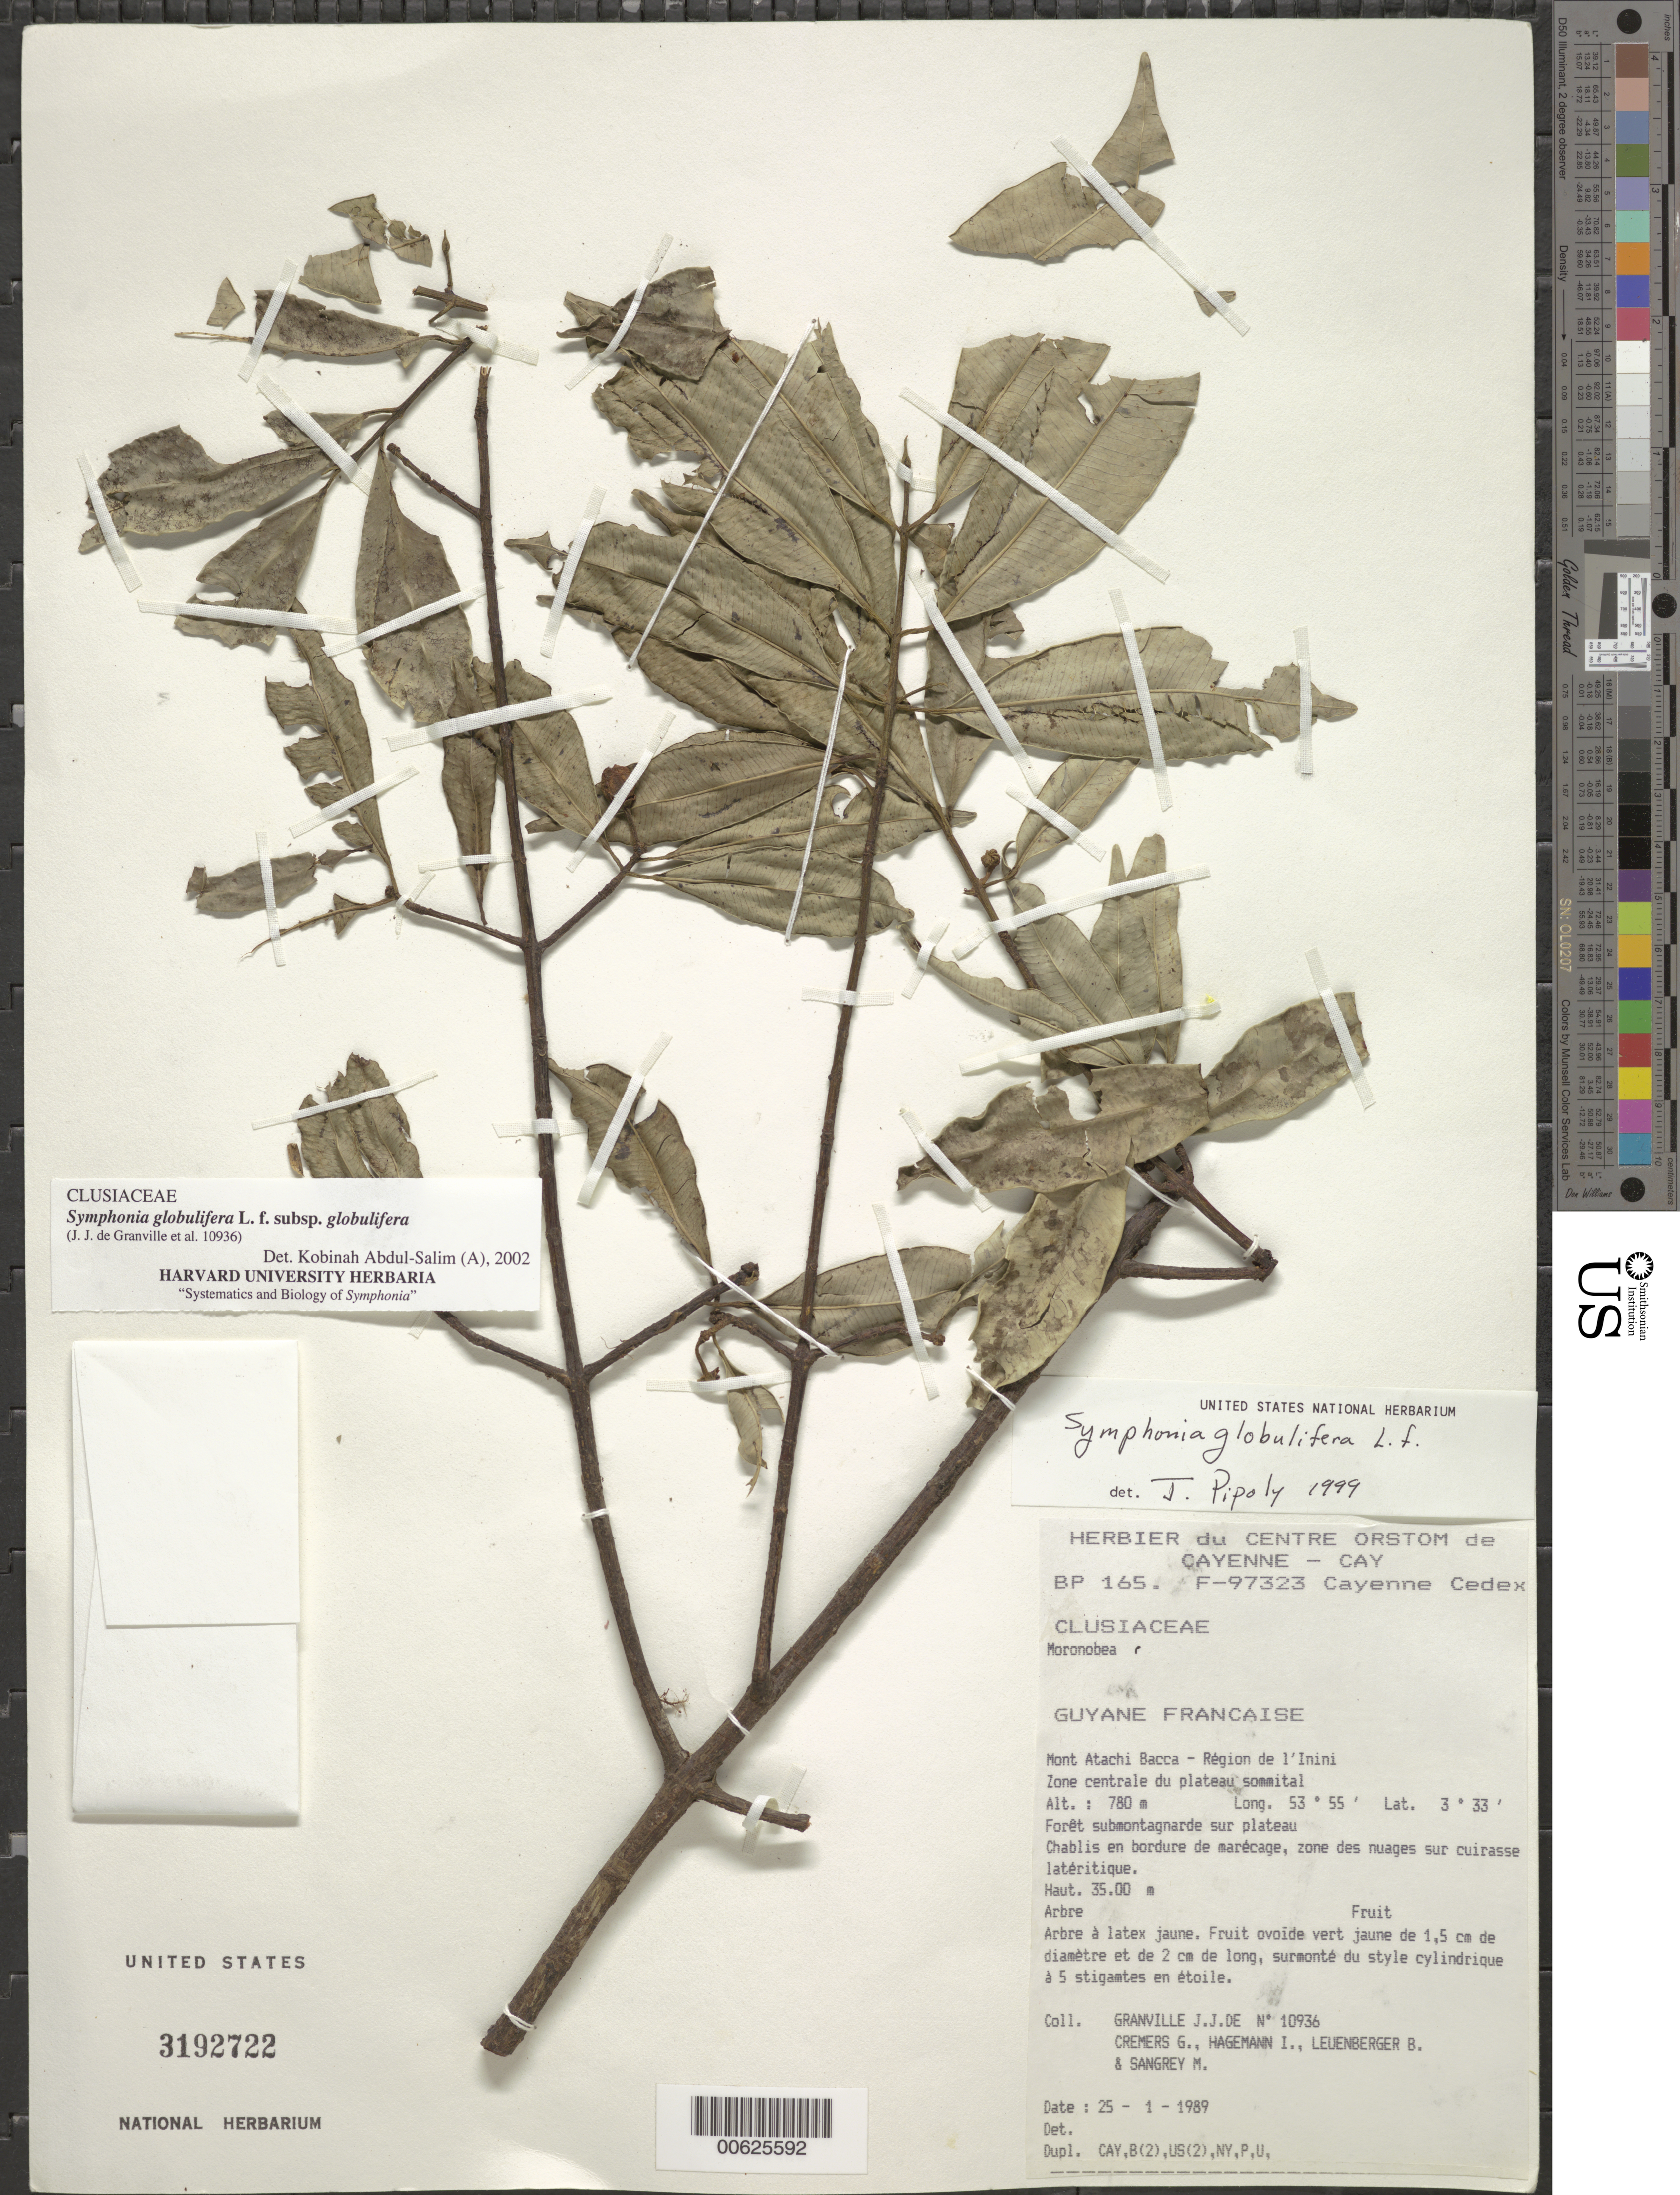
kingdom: Plantae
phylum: Tracheophyta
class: Magnoliopsida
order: Malpighiales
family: Clusiaceae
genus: Symphonia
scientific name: Symphonia globulifera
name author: L. f.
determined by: Pipoly, J. J., III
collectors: J.-J. de Granville, G. Cremers, J. Hagemann, B. E. Leuenberger & M. S. Sangrey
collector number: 10936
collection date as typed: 25-Jan-89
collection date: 1989-01-25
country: French Guiana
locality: Mont Atachi Bacca, région de l'Inini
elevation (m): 780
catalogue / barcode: US 3192722